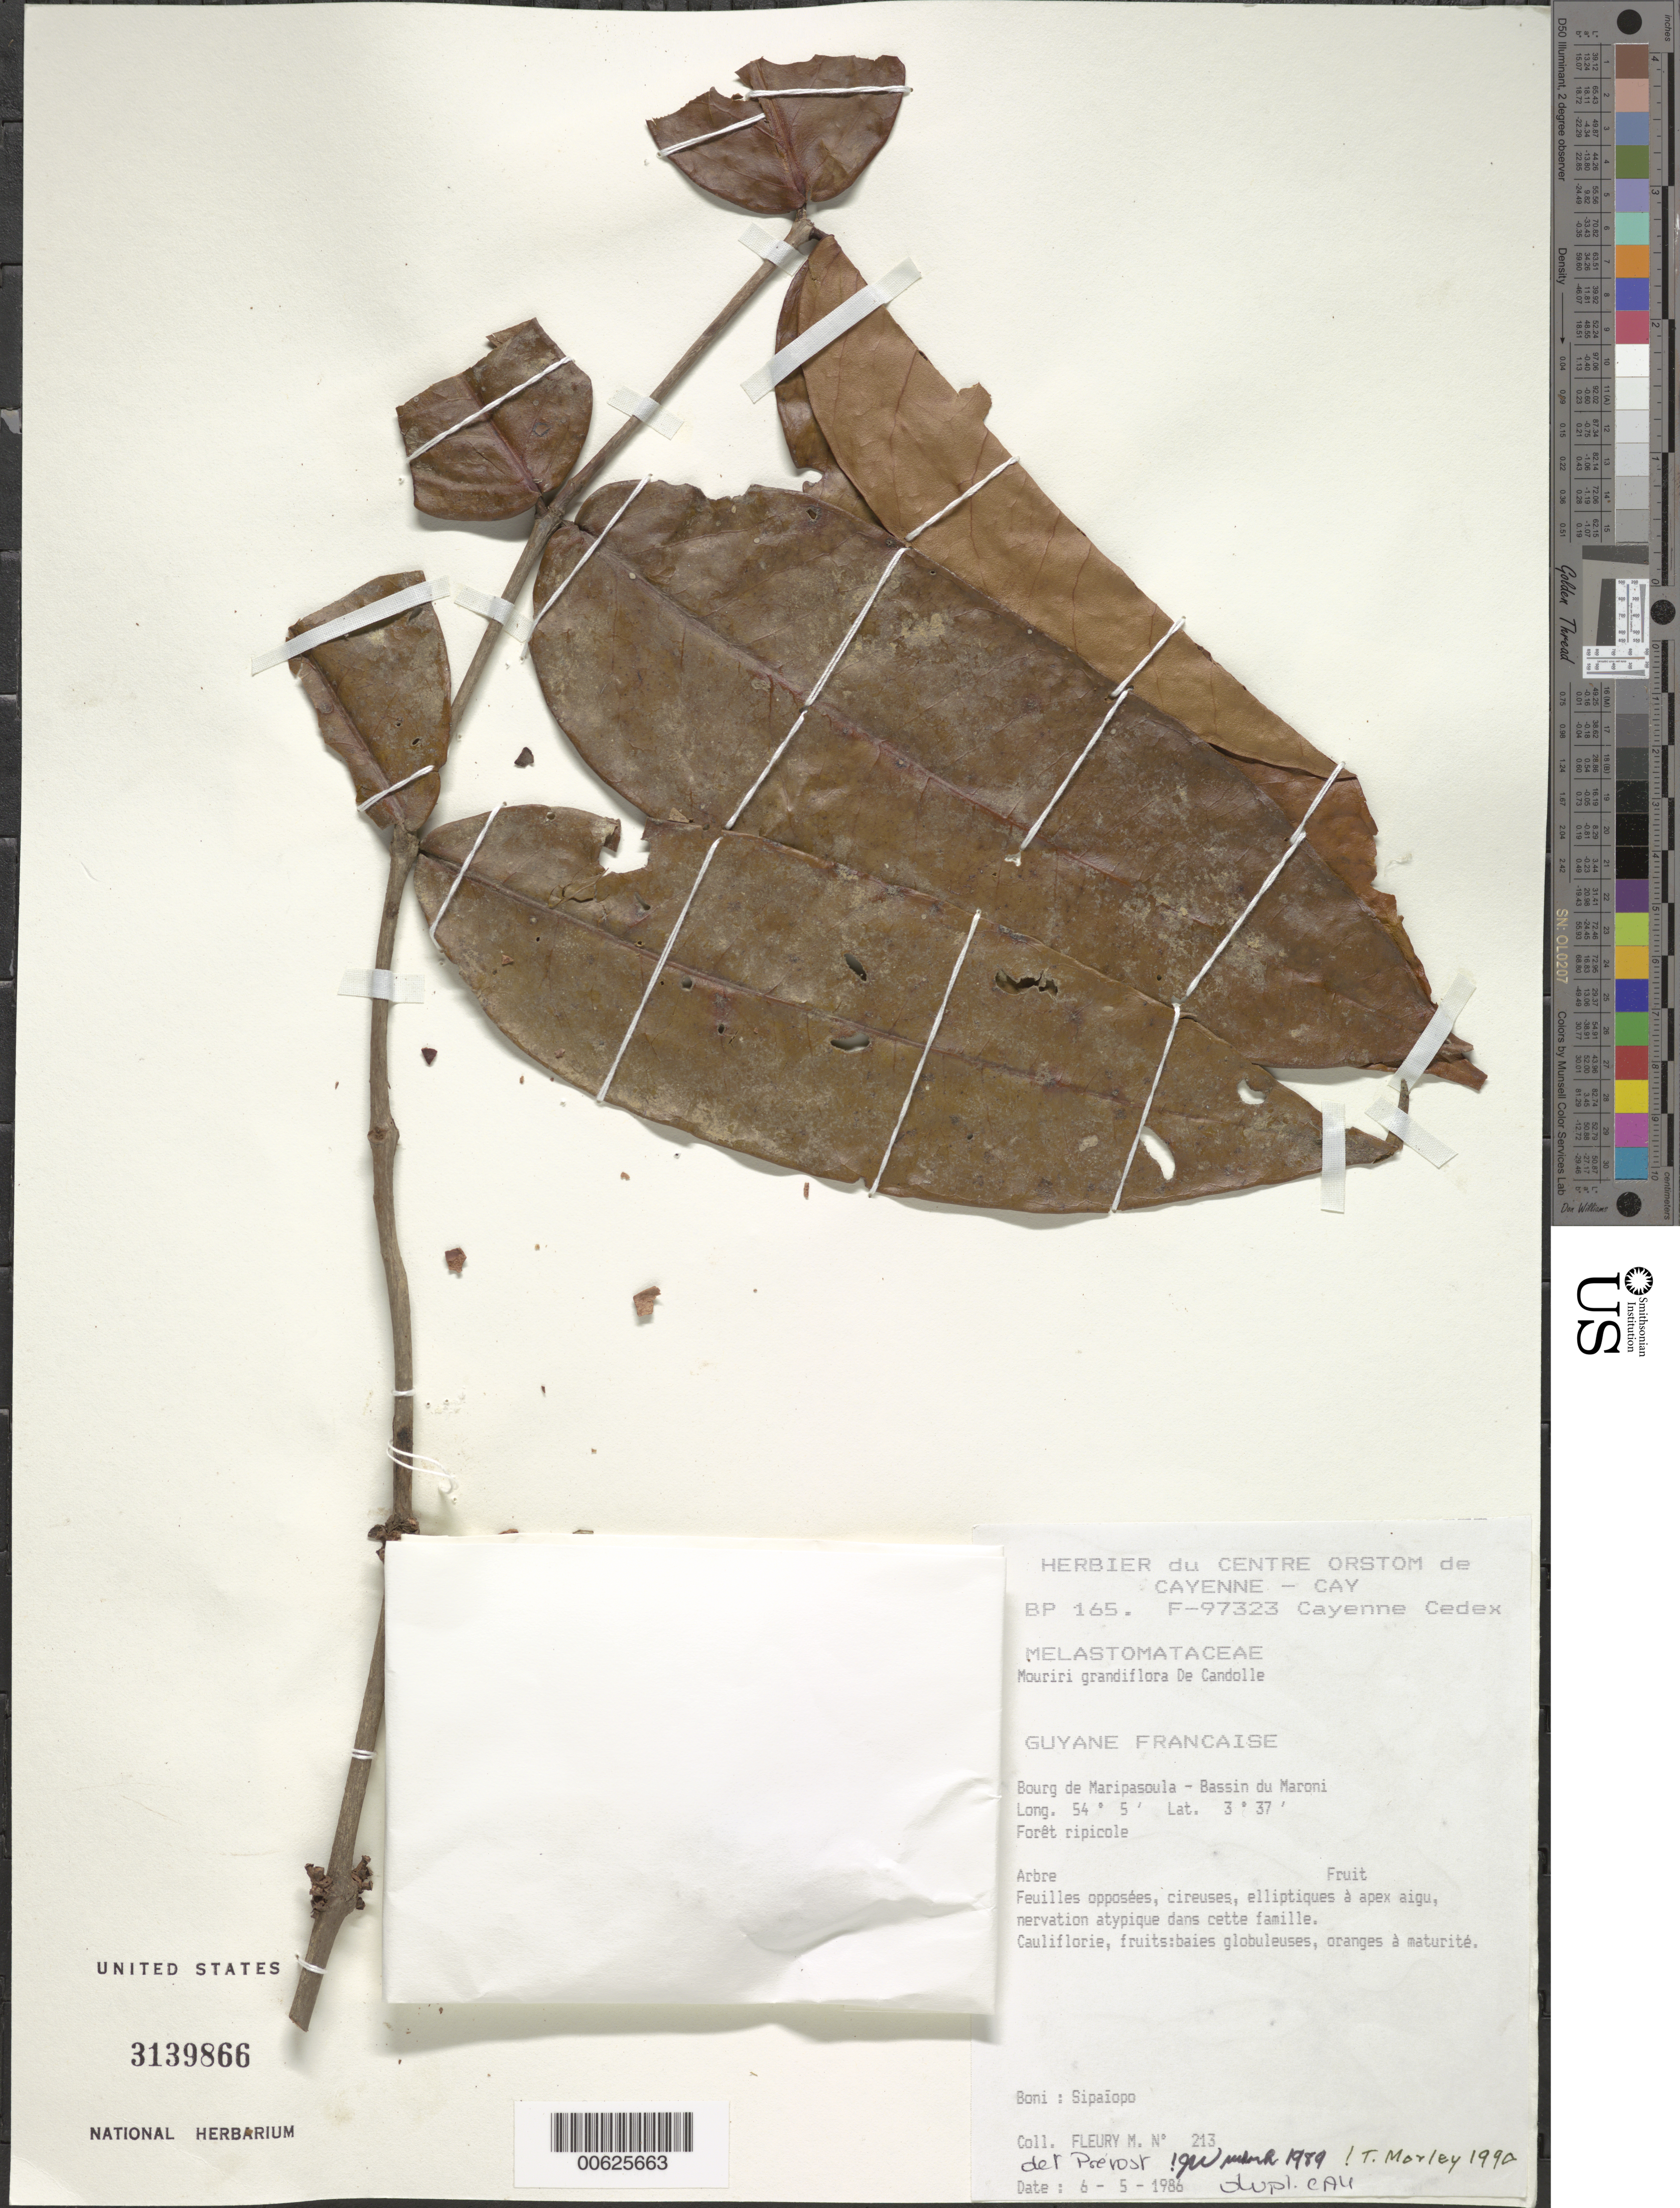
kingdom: Plantae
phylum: Tracheophyta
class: Magnoliopsida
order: Myrtales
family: Melastomataceae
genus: Mouriri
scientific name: Mouriri grandiflora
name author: DC.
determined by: Morley, T.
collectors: M. Fleury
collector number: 213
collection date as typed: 6-May-86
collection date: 1986-05-06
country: French Guiana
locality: Bourg de Maripasoula - Bassin du Maroni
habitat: Foret ripicole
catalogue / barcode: US 3139866